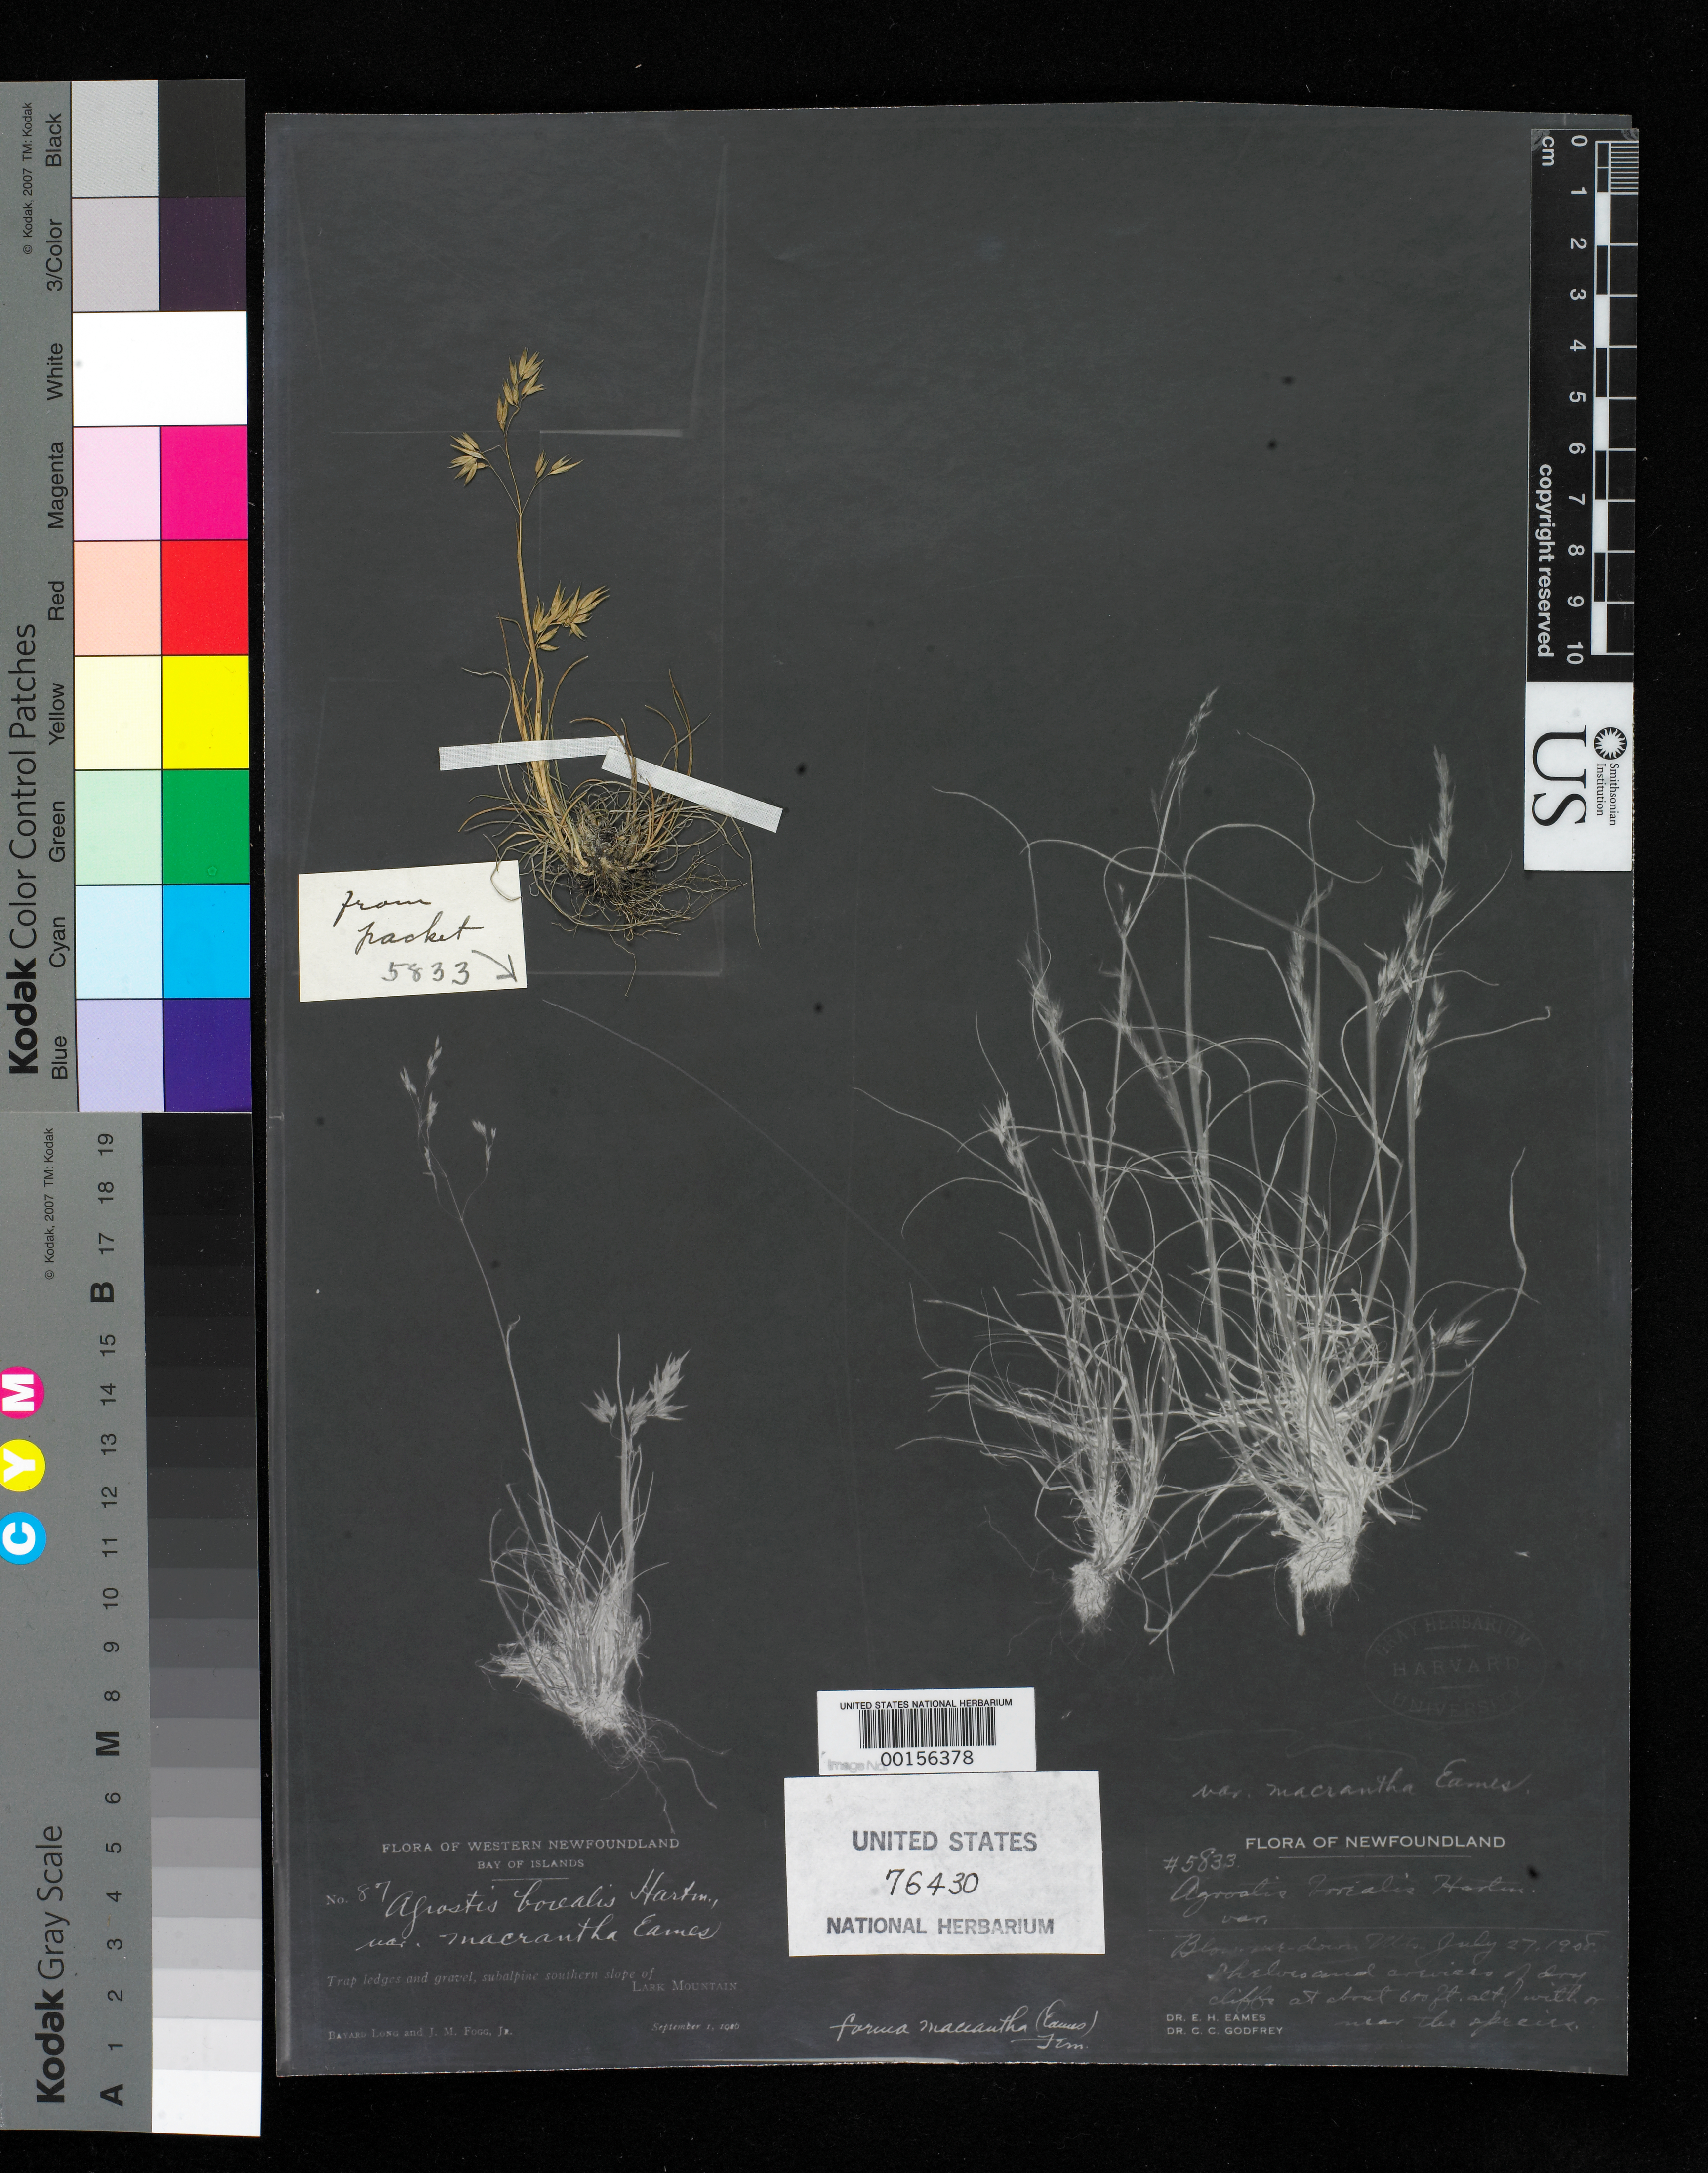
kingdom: Plantae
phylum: Tracheophyta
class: Liliopsida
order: Poales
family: Poaceae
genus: Agrostis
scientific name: Agrostis borealis var. macrantha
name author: Eames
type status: Type Fragment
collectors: E. H. Eames & C. C. Godfrey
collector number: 5833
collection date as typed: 27 Jul 1908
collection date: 1908-07-27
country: Canada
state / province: Newfoundland and Labrador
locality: Blow-me-down Mtns.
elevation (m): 600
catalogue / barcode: US 76430